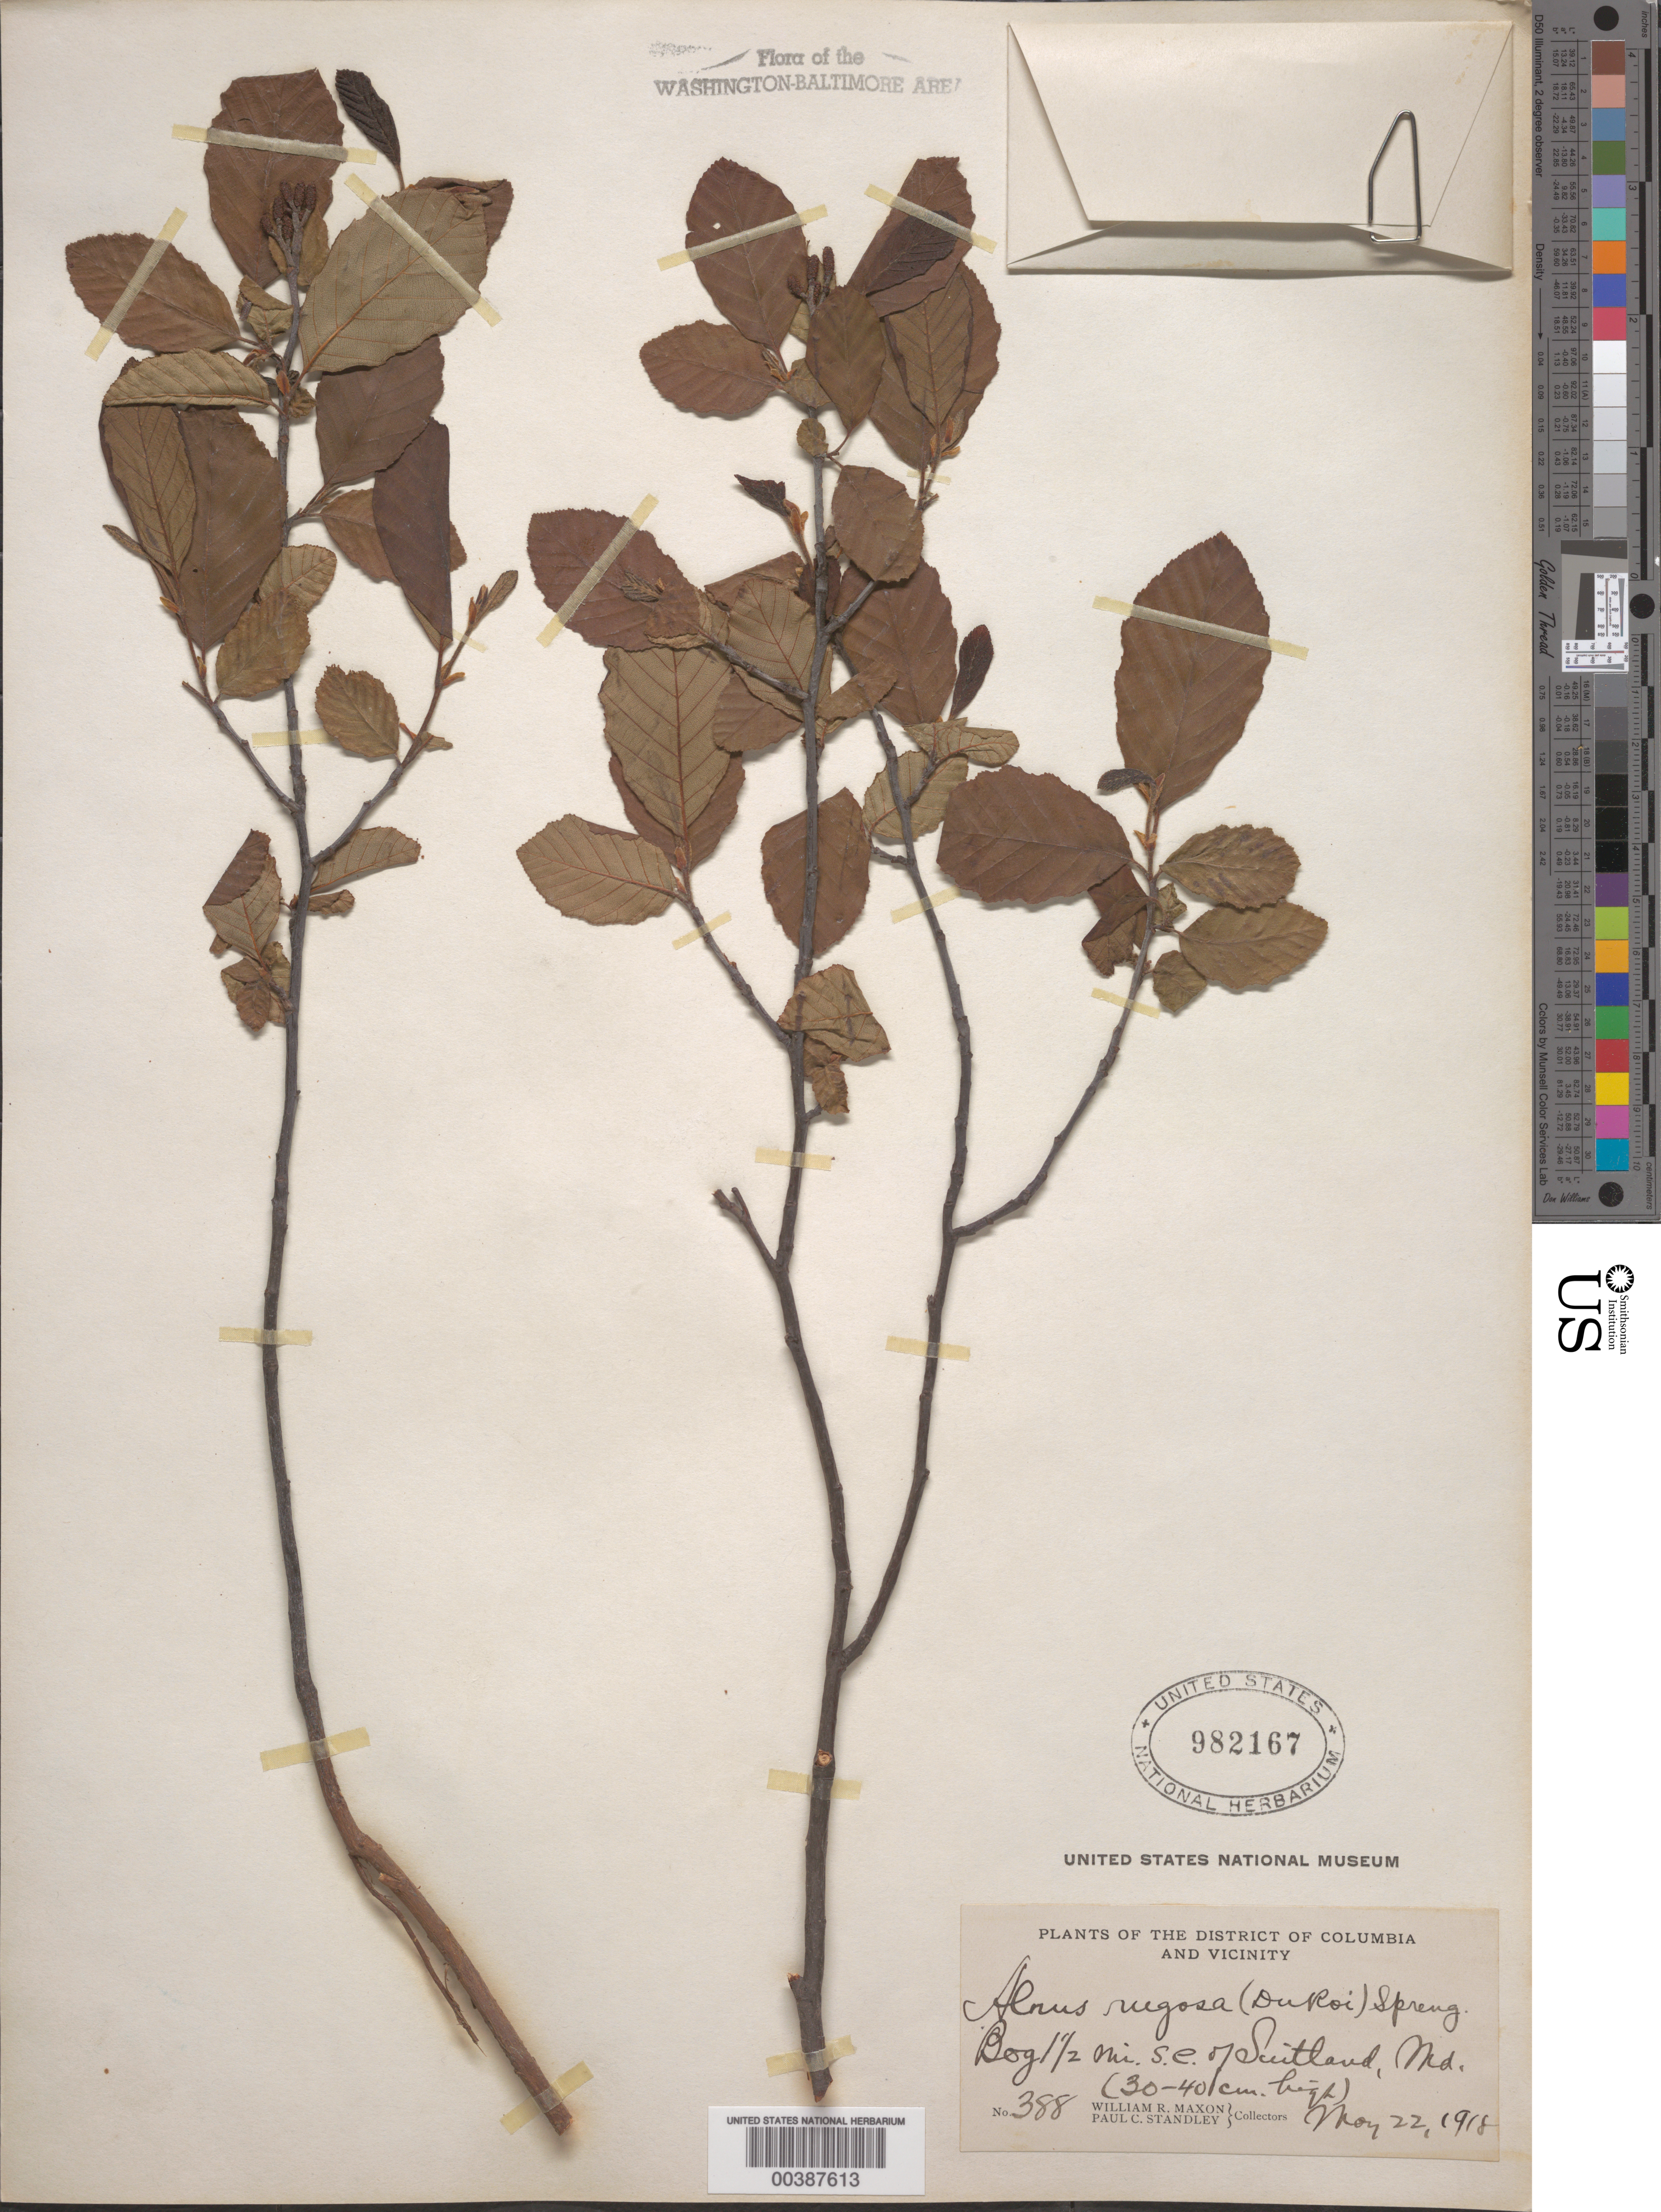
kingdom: Plantae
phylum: Tracheophyta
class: Magnoliopsida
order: Fagales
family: Betulaceae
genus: Alnus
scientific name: Alnus serrulata var. vulgaris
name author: Fernald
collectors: W. R. Maxon & P. C. Standley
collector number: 388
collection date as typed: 22 May 1918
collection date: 1918-05-22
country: United States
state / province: Maryland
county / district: Prince George's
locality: Bog southeast of Suitland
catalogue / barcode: US 982167